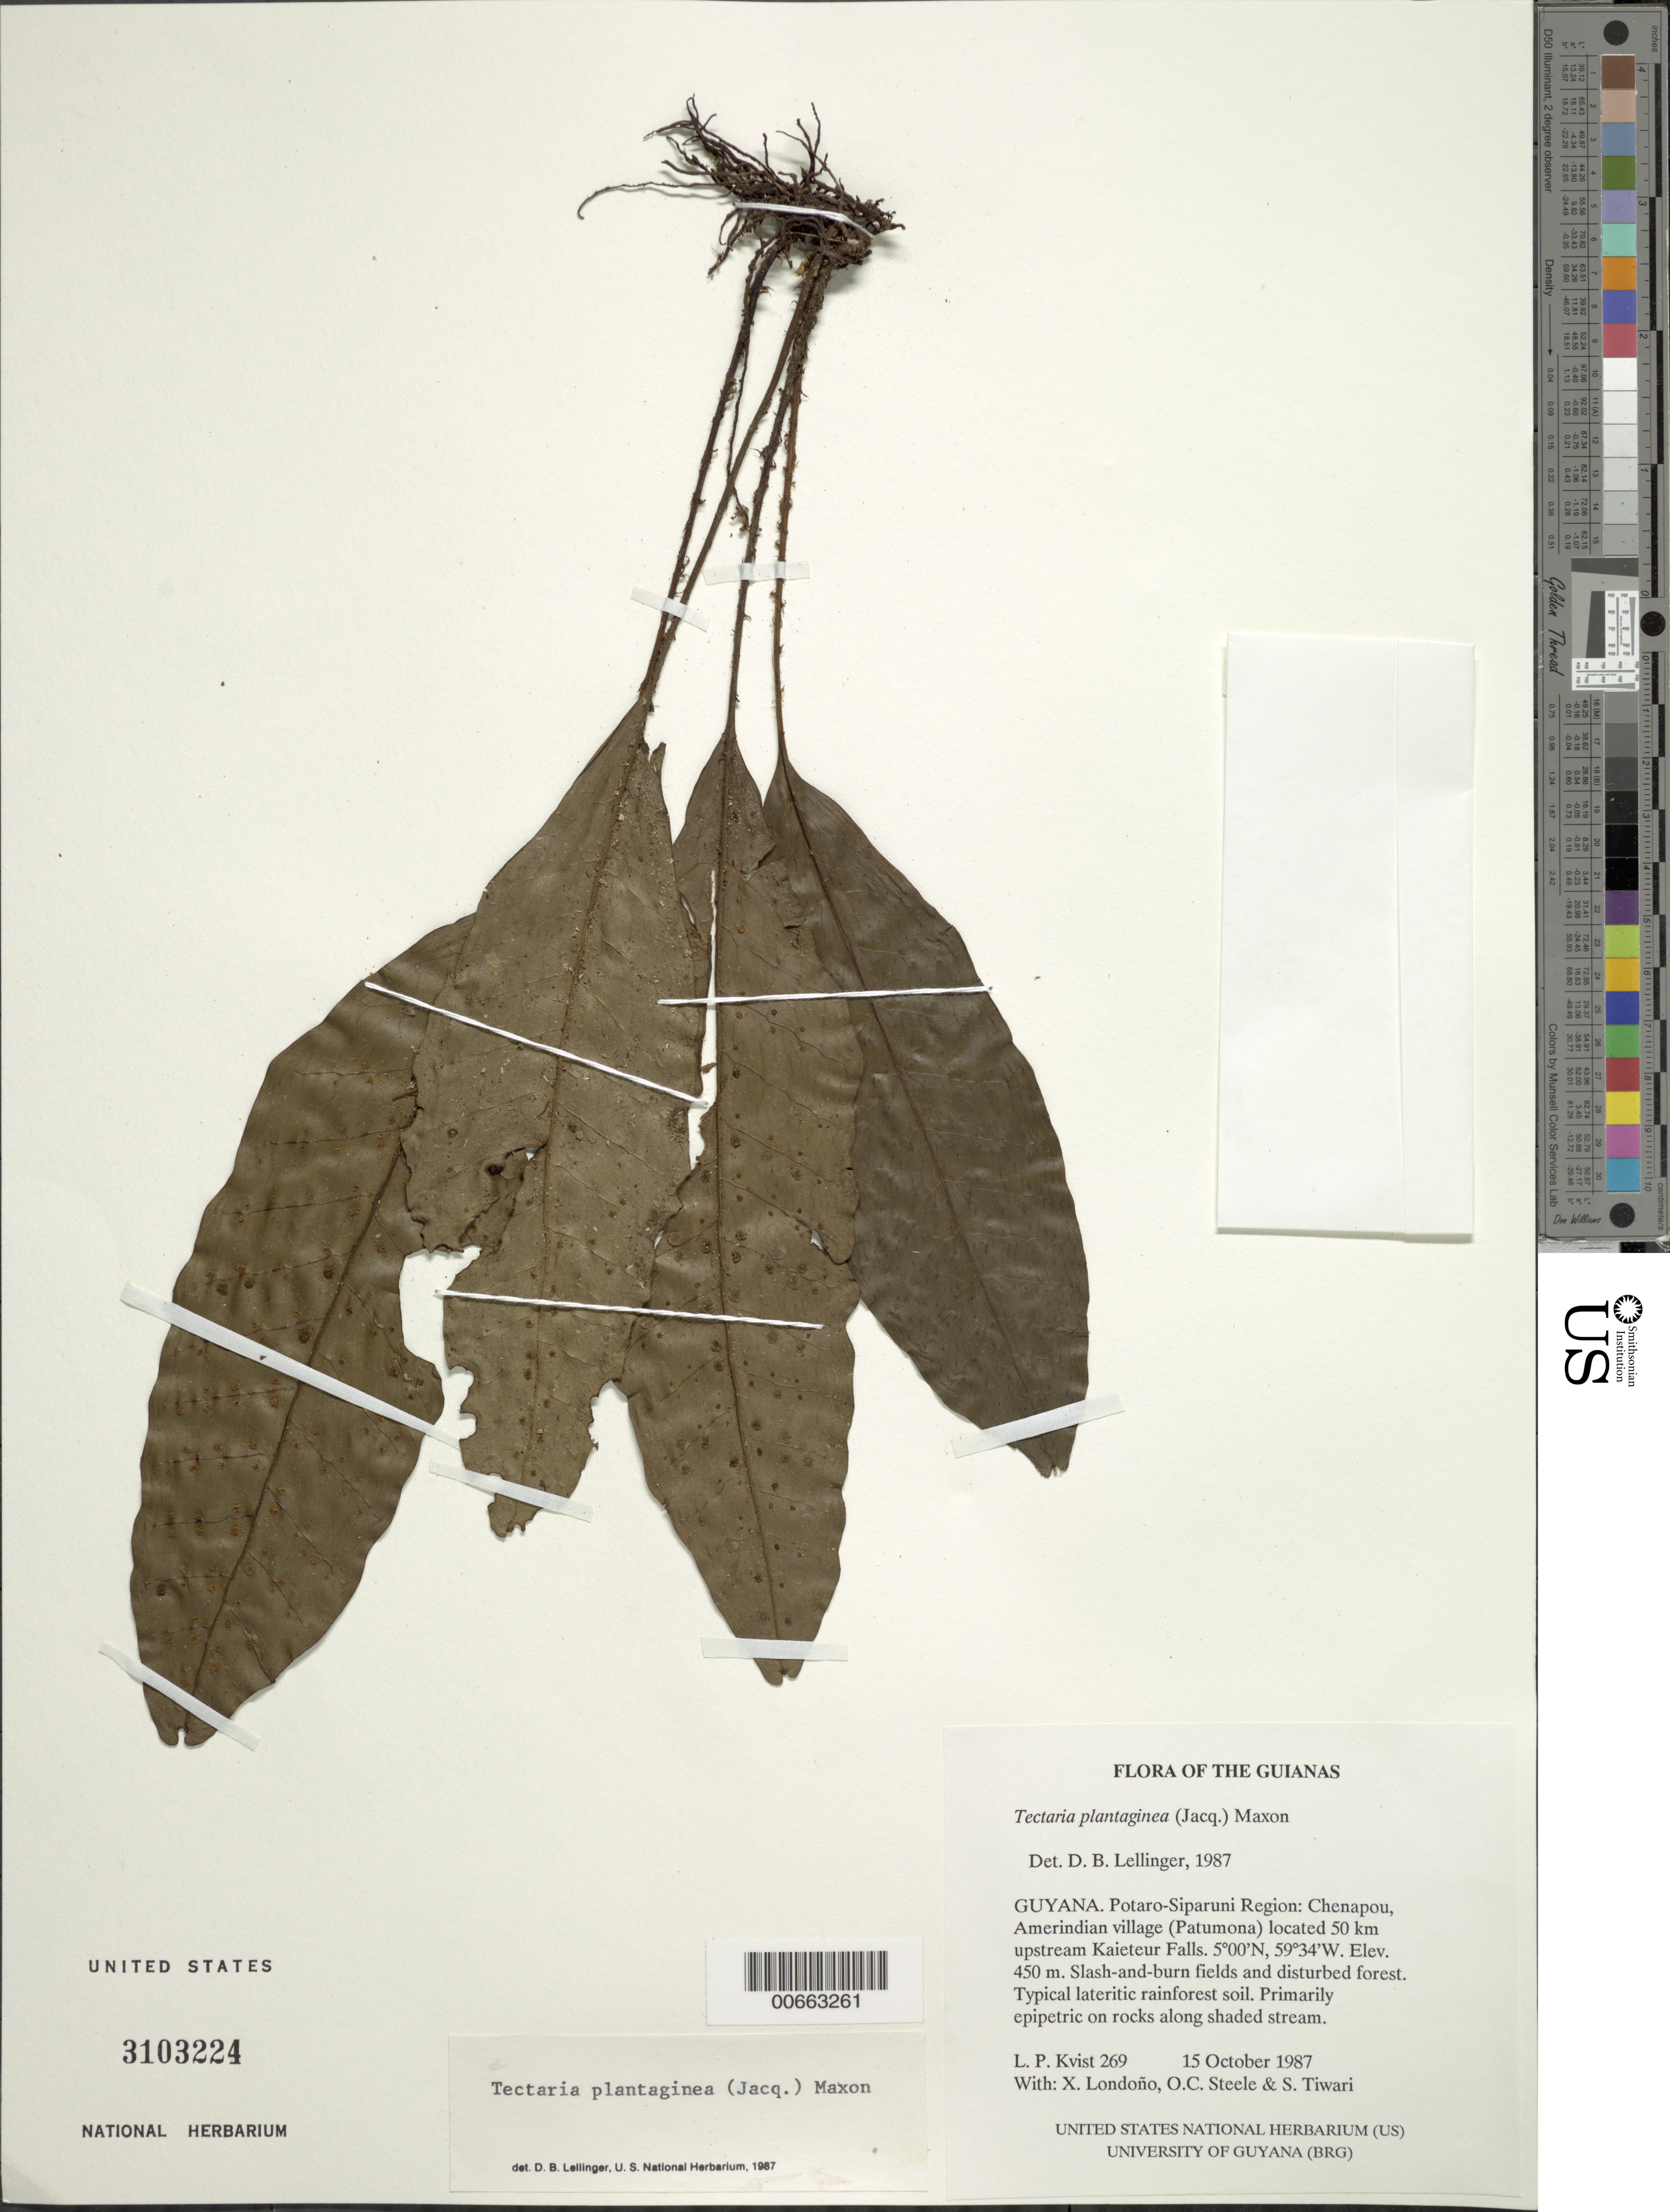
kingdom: Plantae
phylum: Tracheophyta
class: Polypodiopsida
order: Polypodiales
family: Tectariaceae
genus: Tectaria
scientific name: Tectaria plantaginea var. macrocarpa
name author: (Fée) C.V. Morton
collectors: L. P. Kvist, X. Londoño, O. C. Steele & S. Tiwari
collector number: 269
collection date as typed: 15 October 1987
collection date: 1987-10-15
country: Guyana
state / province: Potaro-Siparuni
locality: Chenapou, Amerindian village (Patumona) located 50 km upstream Kaieteur Falls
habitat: Slash-and-burn fields and disturbed forest. Typical lateritic rainforest soil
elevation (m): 450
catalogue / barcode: US 3103224